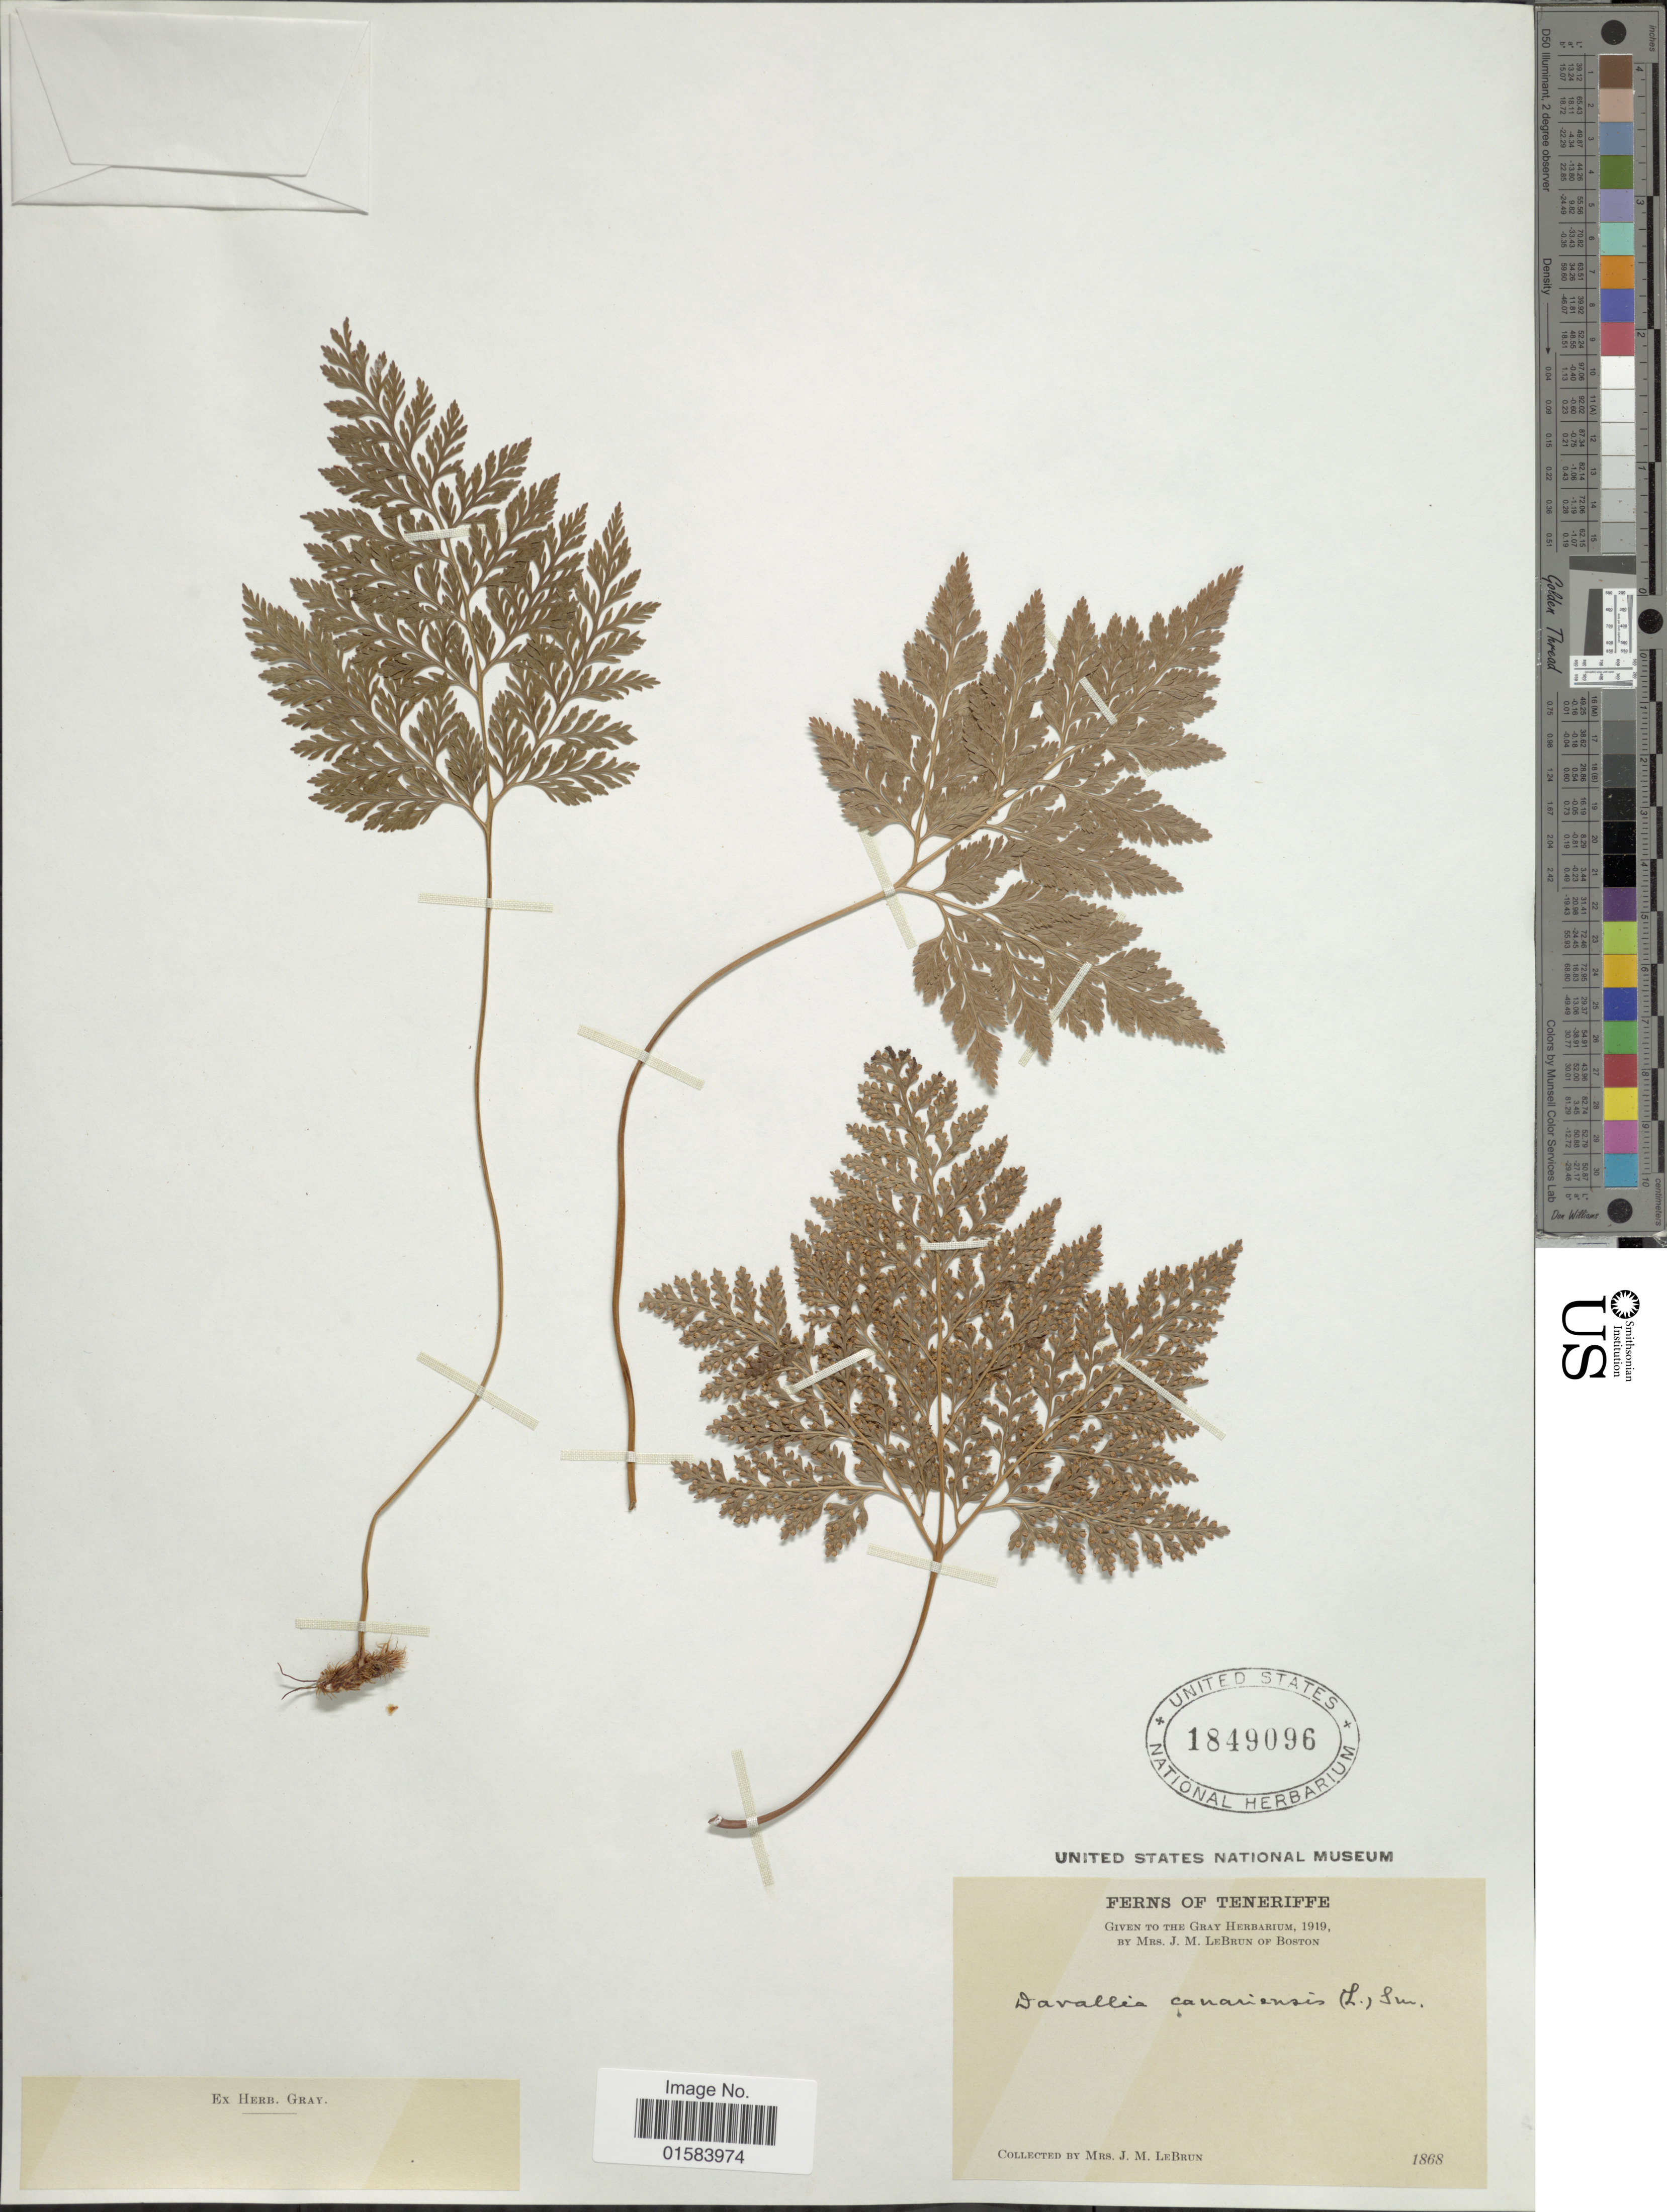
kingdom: Plantae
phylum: Tracheophyta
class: Polypodiopsida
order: Polypodiales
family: Davalliaceae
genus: Davallia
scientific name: Davallia canariensis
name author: (L.) Sm.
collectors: Mrs. J. M. Lebrun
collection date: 1868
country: Spain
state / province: Canarias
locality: Teneriffe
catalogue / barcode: US 1849096